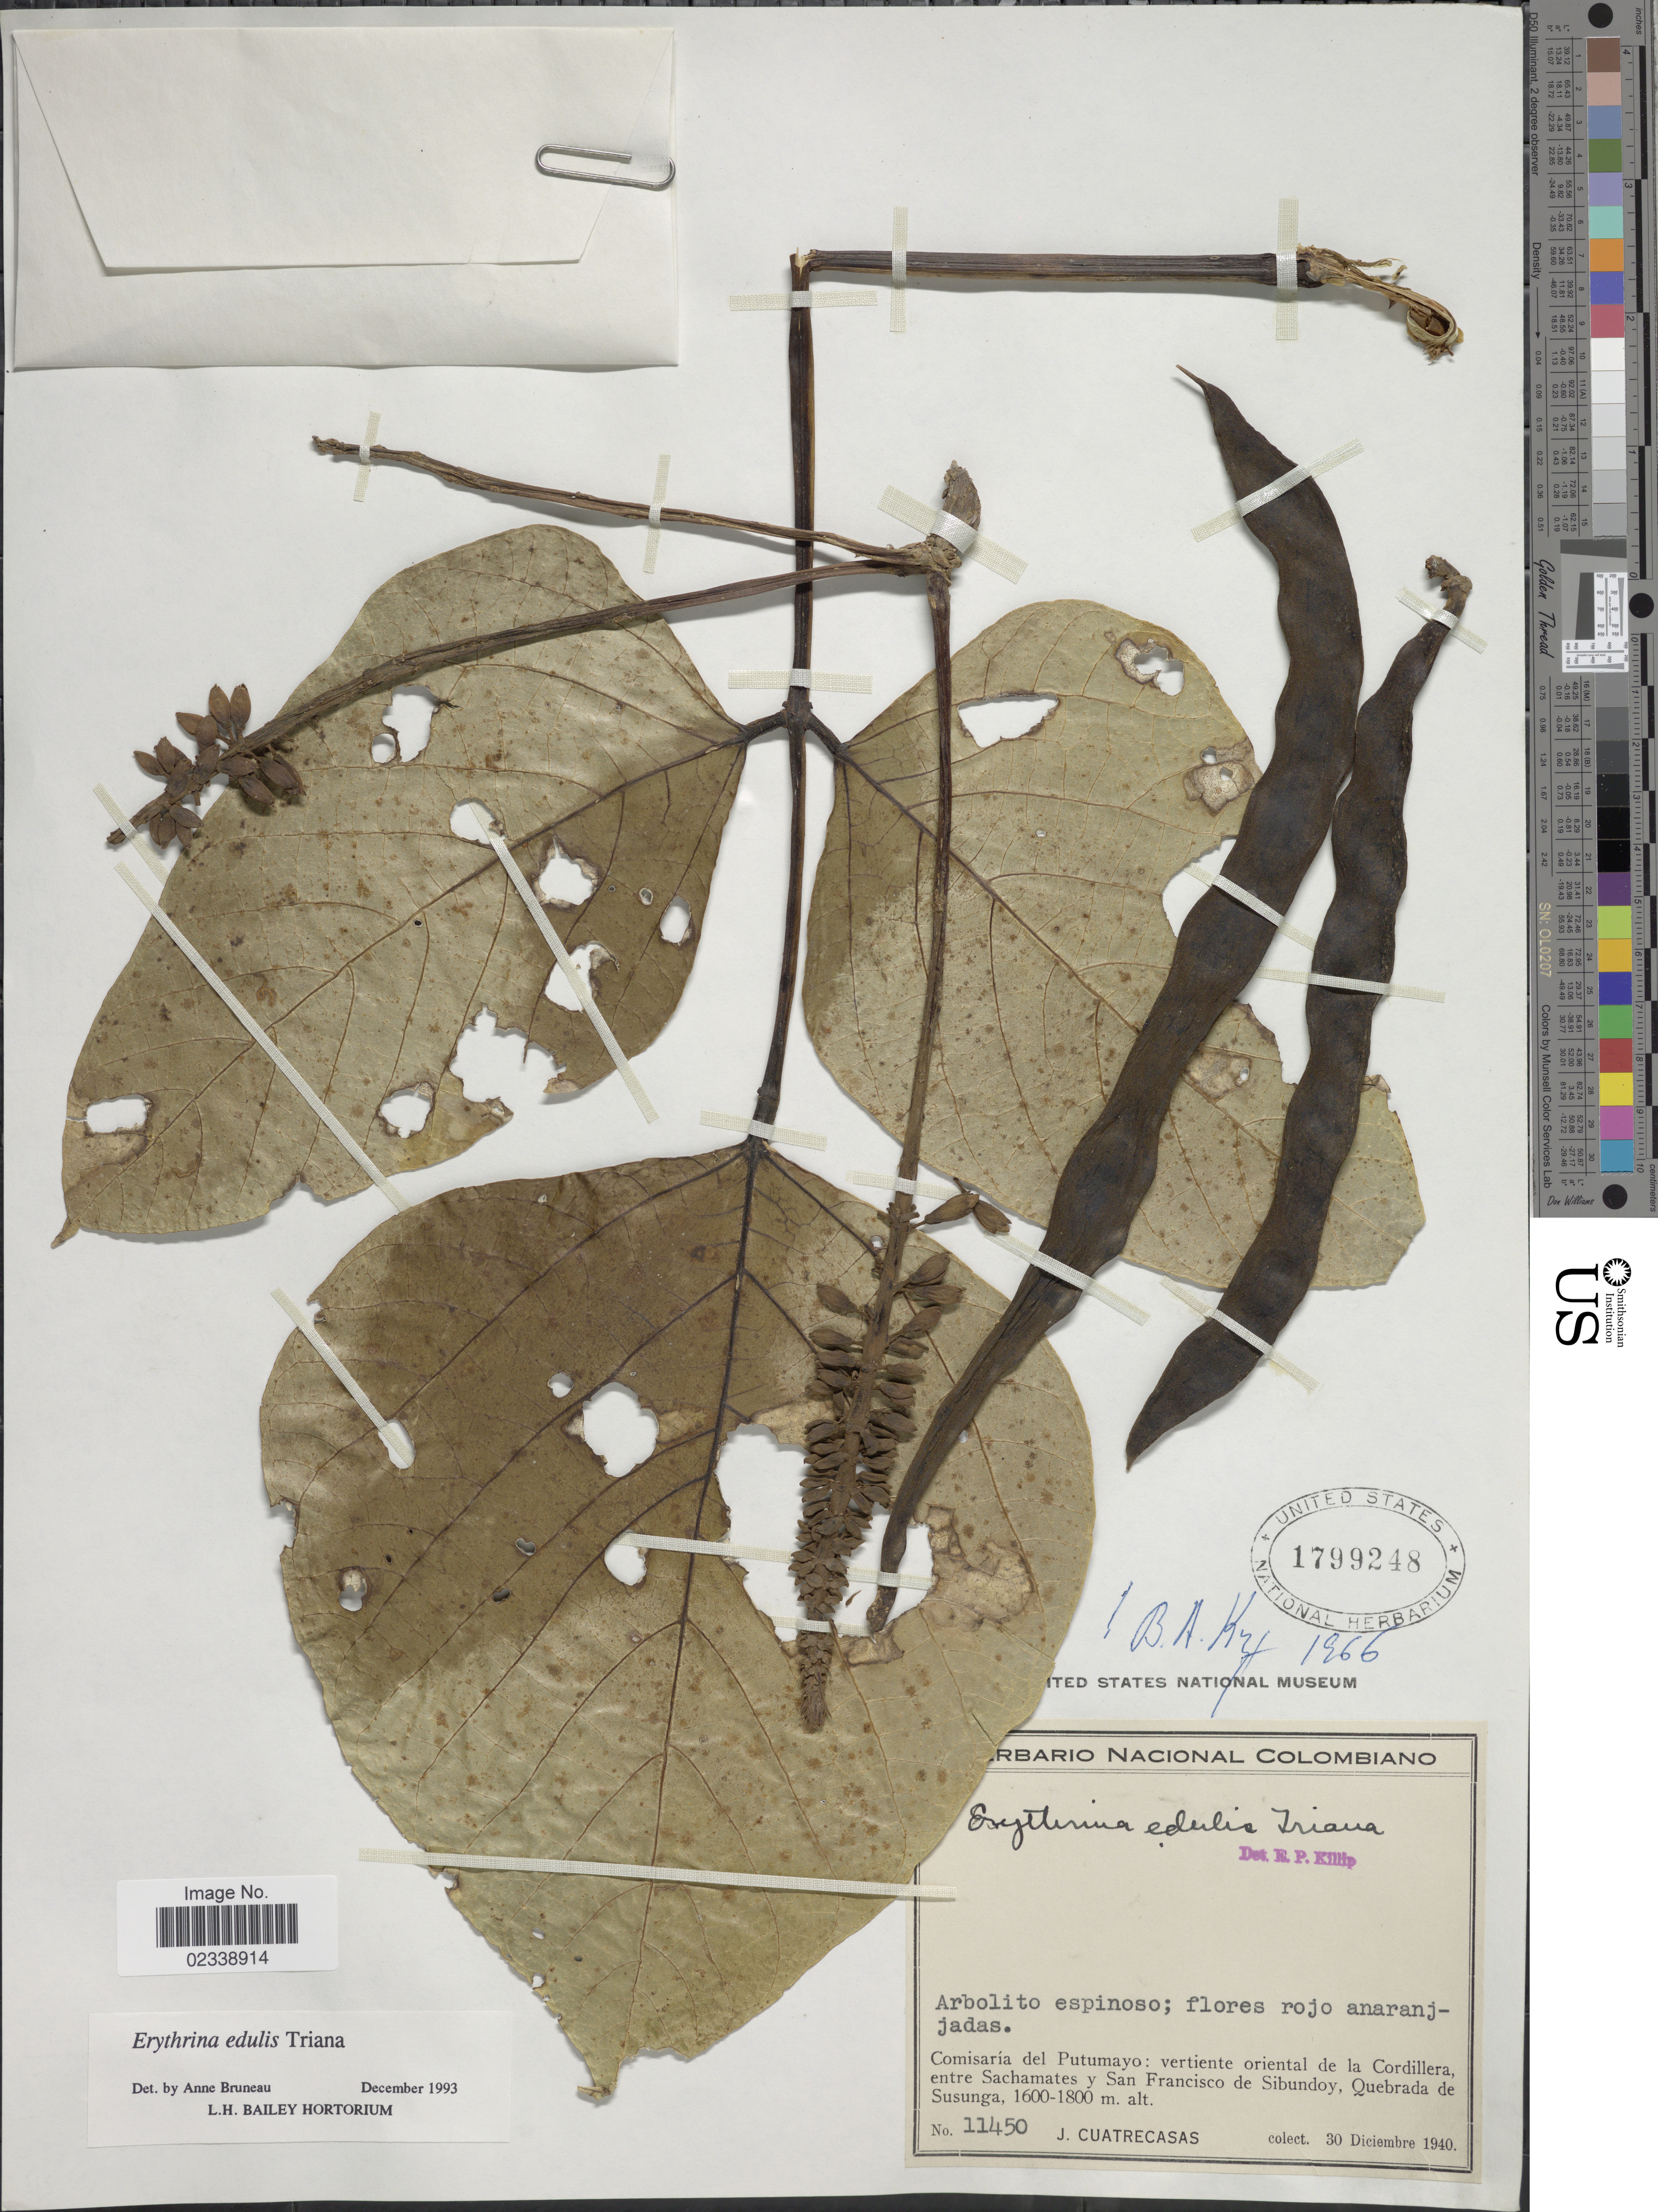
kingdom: Plantae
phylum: Tracheophyta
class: Magnoliopsida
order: Fabales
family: Fabaceae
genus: Erythrina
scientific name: Erythrina edulis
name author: Triana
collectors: J. Cuatrecasas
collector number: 11450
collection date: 1940-12-30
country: Colombia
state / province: Putumayo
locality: Comisaria del Putumayo: vertiente oriental de la Cordillera, entre Sachamates y San Francisco de Sibundoy, Quebrada de Susunga.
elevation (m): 1600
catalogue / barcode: US 1799248